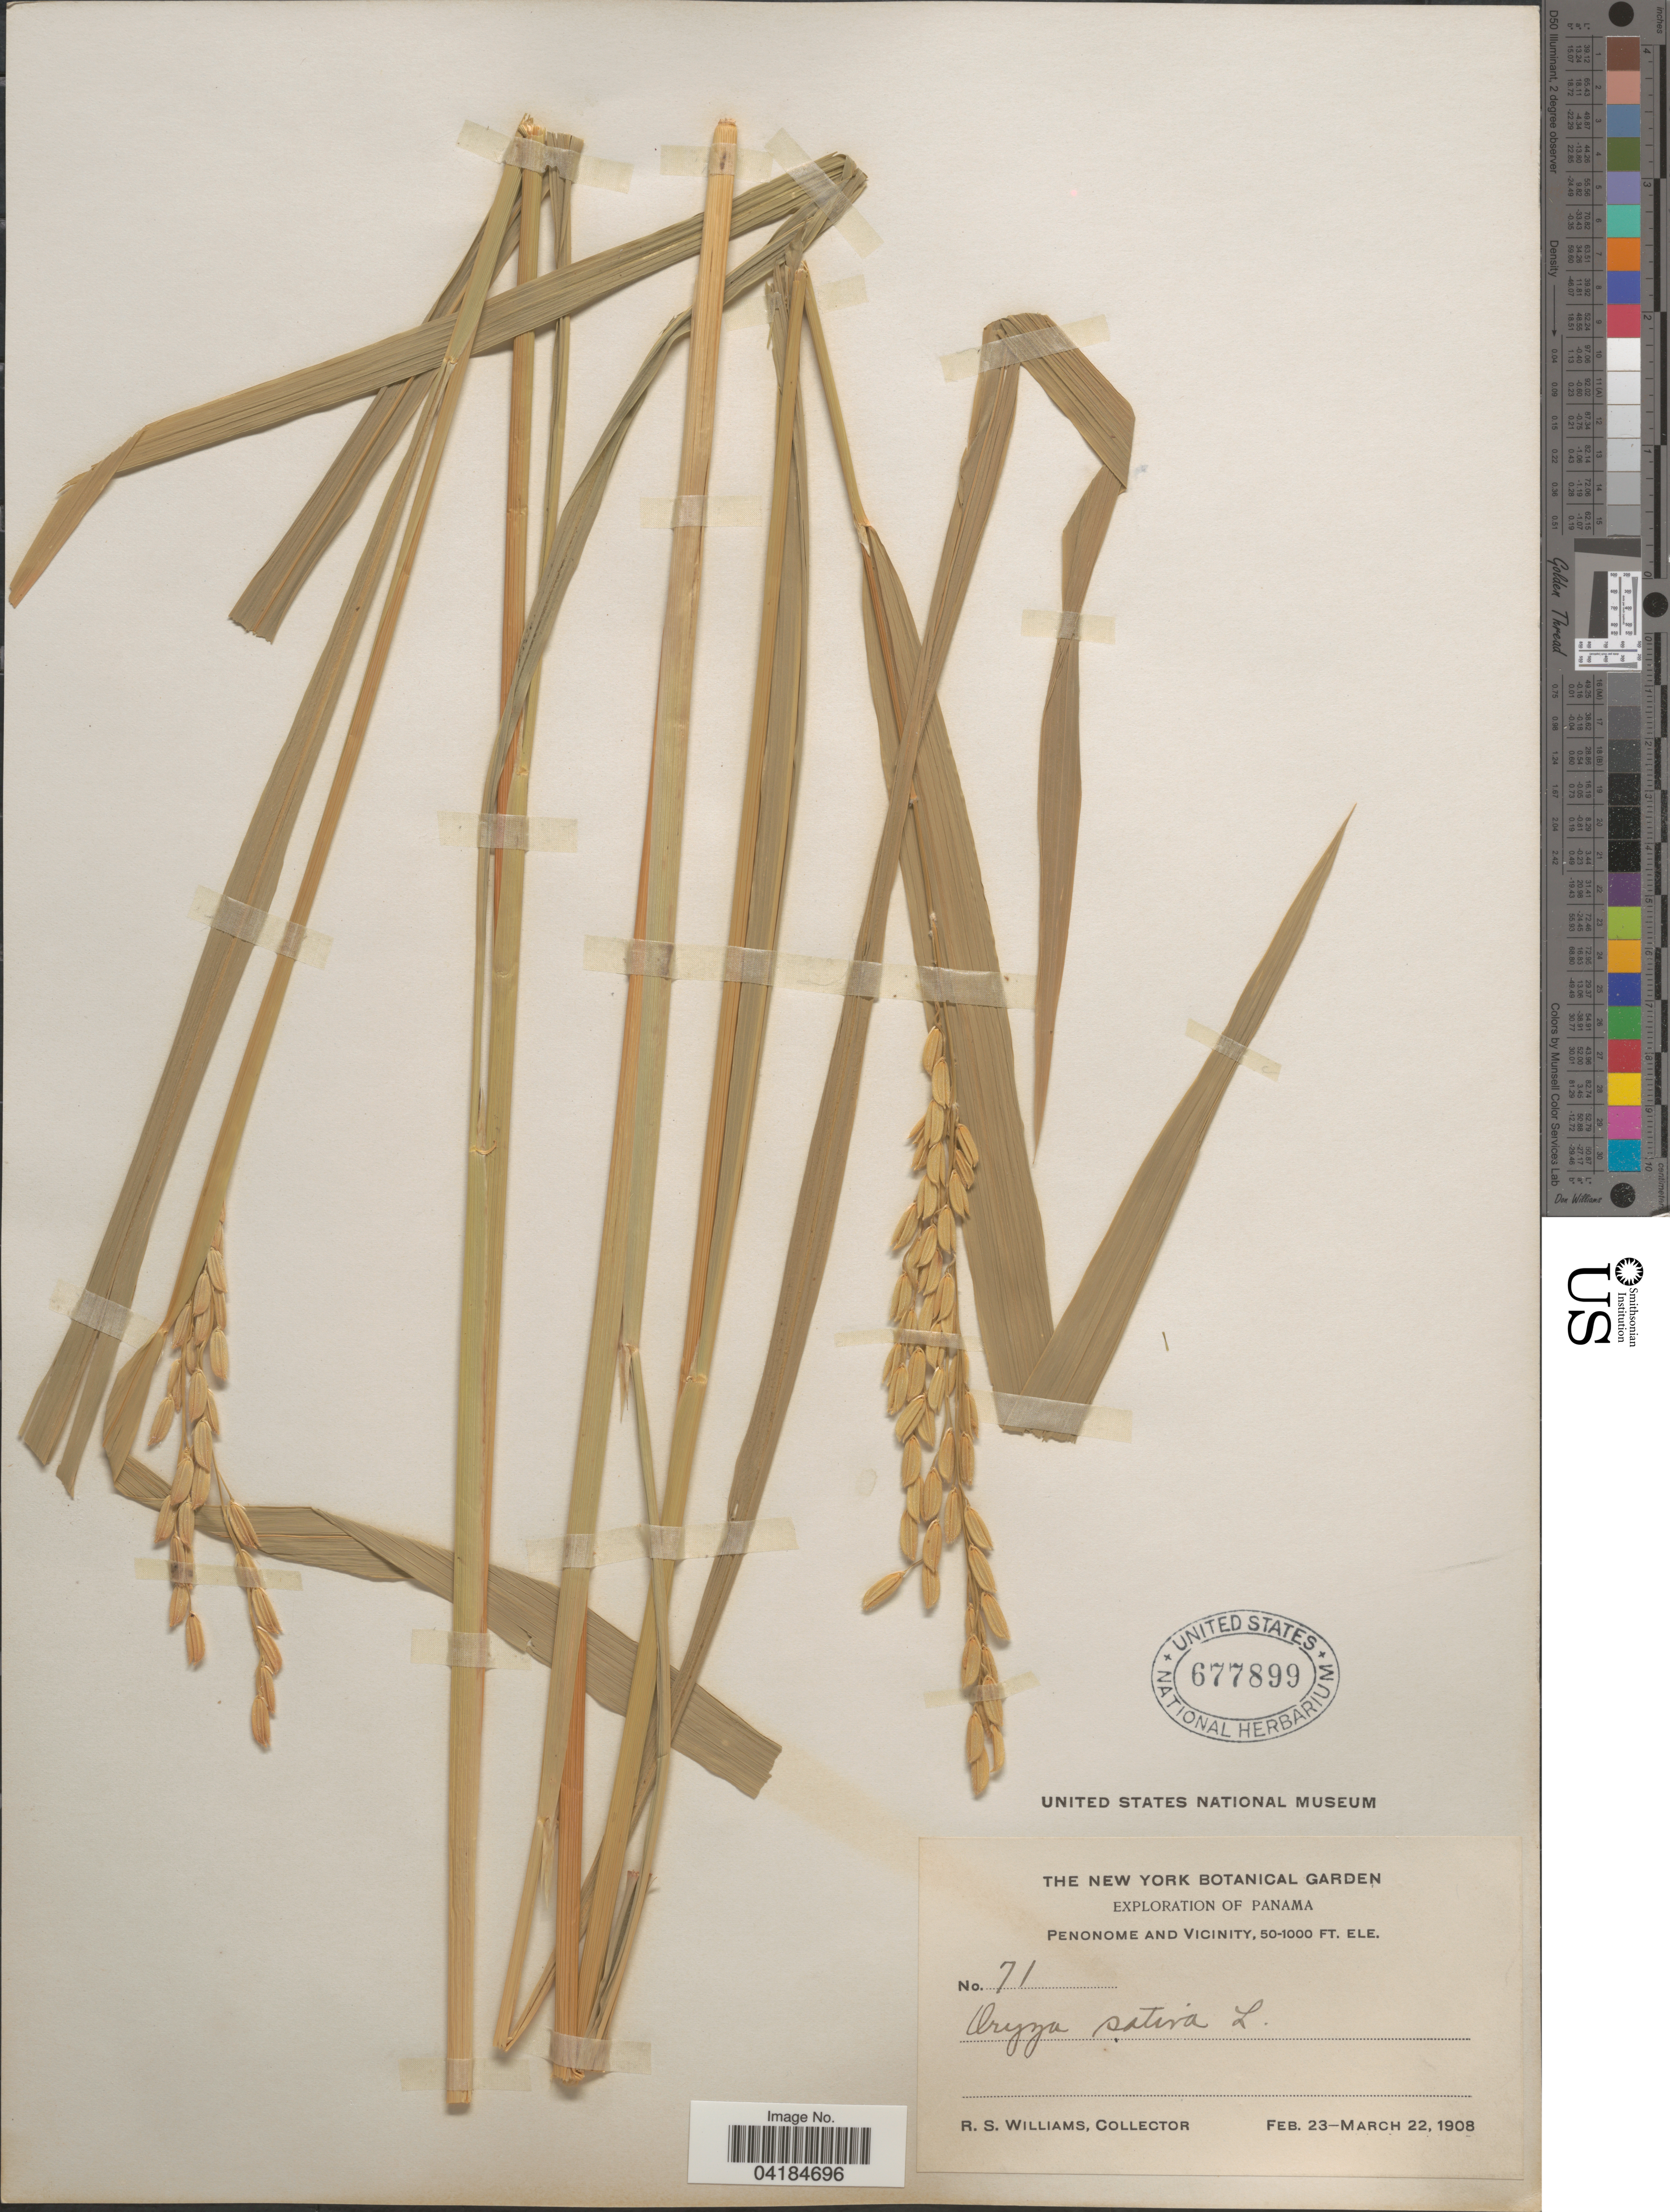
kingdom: Plantae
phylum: Tracheophyta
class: Liliopsida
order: Poales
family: Poaceae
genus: Oryza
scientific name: Oryza sativa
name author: L.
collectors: R. S. Williams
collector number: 71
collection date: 1908-02-23/1908-03-22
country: Panama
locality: Exploration of Panama. Penonome and Vicinity.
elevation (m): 15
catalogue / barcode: US 677899